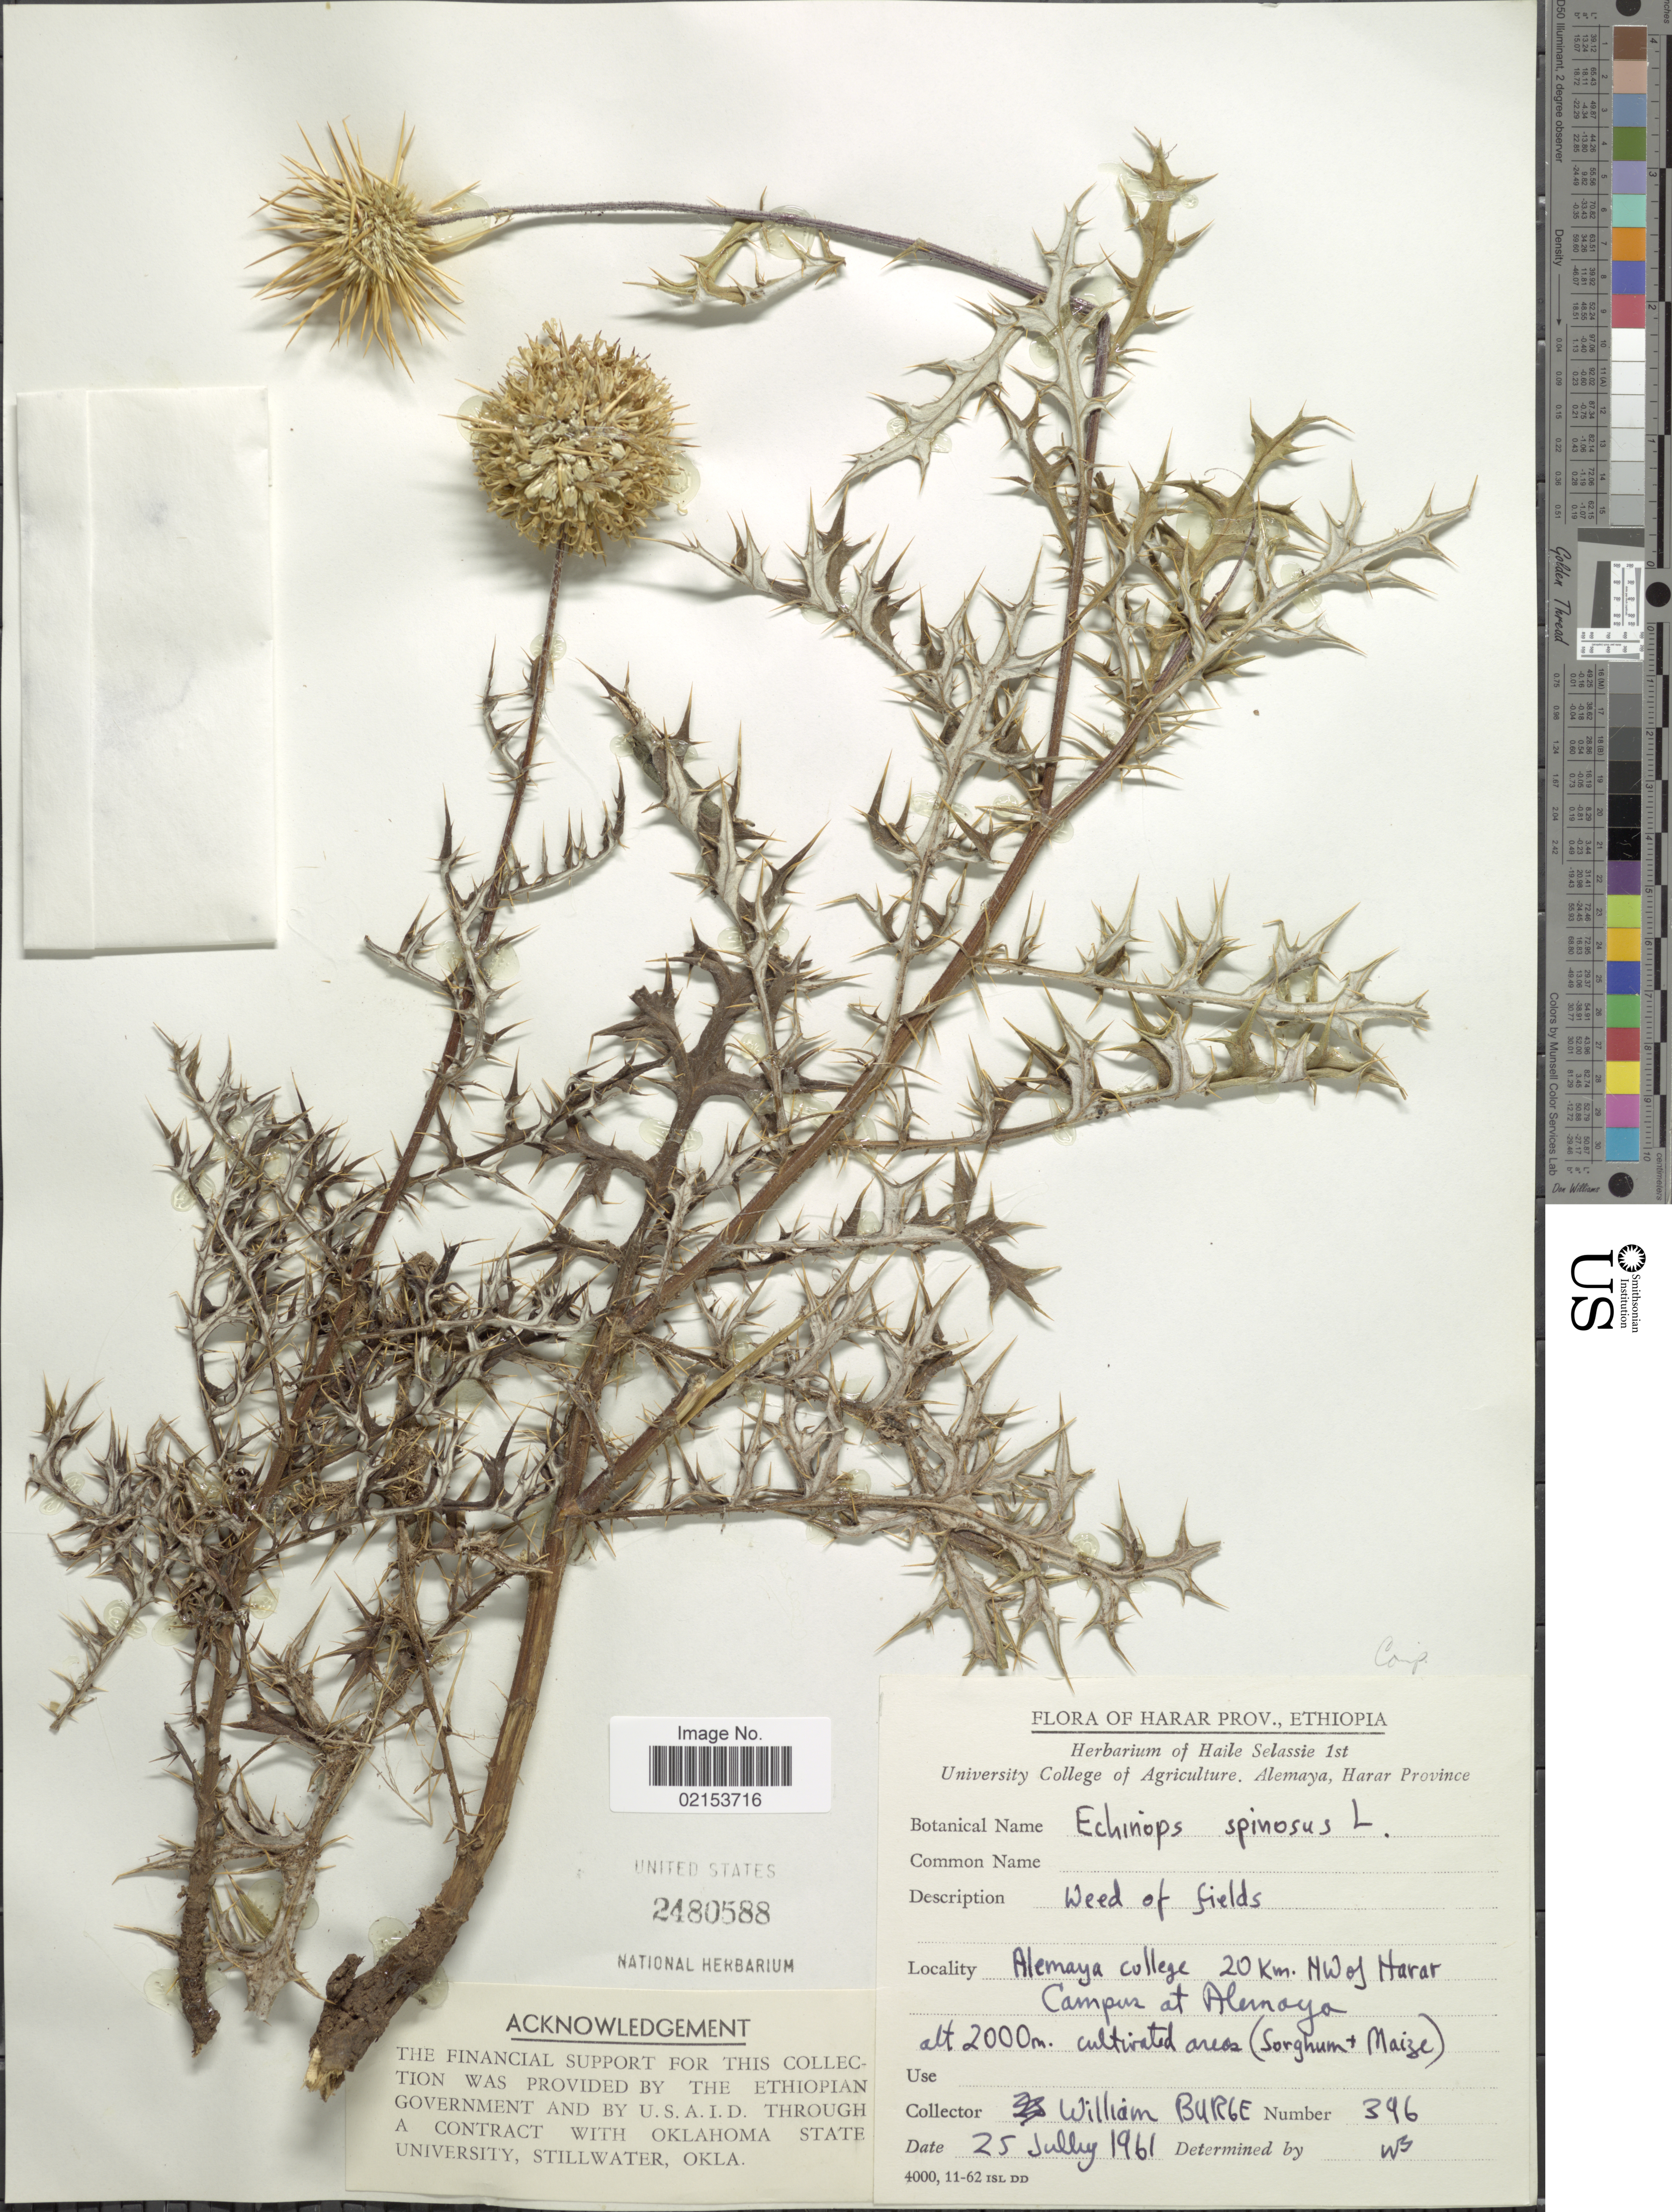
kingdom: Plantae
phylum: Tracheophyta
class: Magnoliopsida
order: Asterales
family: Asteraceae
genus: Echinops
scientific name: Echinops spinosissimus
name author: Turra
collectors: W. Burger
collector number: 396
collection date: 1961-07-25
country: Ethiopia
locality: Harar Prov. Alemaya college 20 km. NW of Harar Campur at Alemaya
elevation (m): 2000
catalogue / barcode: US 2480588